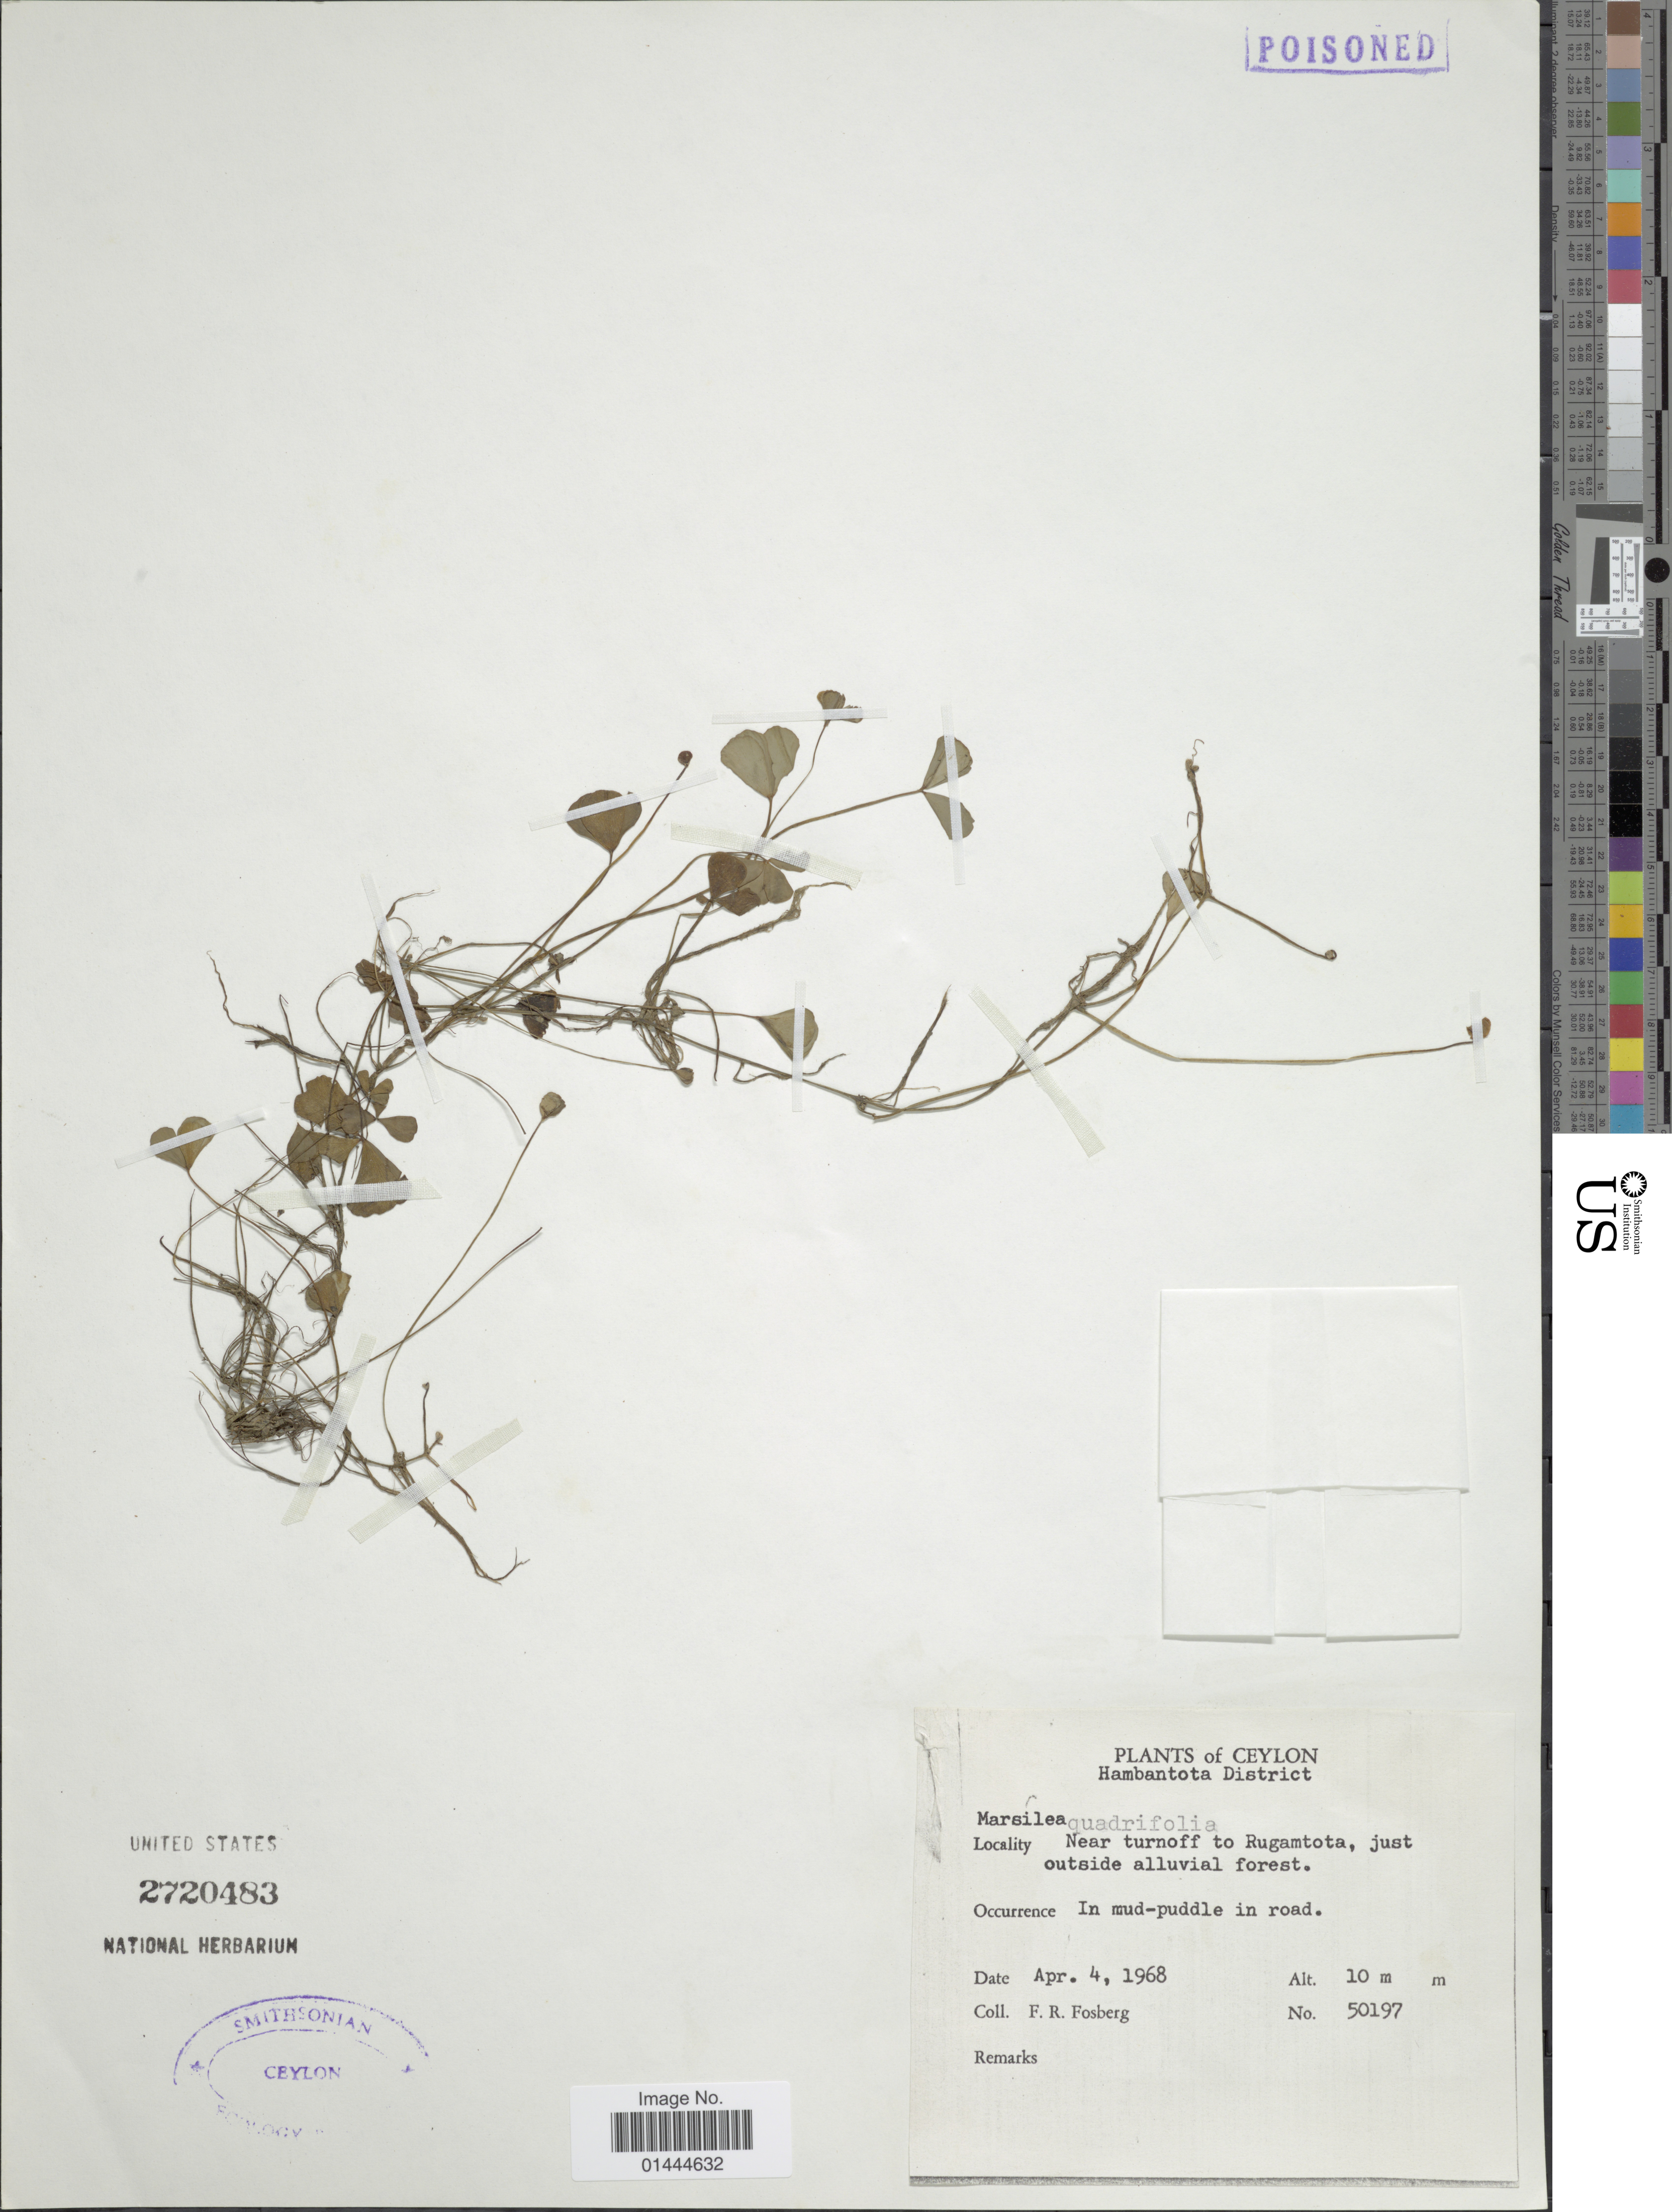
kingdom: Plantae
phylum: Tracheophyta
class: Polypodiopsida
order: Salviniales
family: Marsileaceae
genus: Marsilea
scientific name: Marsilea quadrifolia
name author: L.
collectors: F. R. Fosberg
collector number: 50197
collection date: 1968-04-04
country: Sri Lanka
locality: Ceylon, Hambantota District, near turnoff to Rugamtota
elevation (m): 10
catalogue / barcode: US 2720483